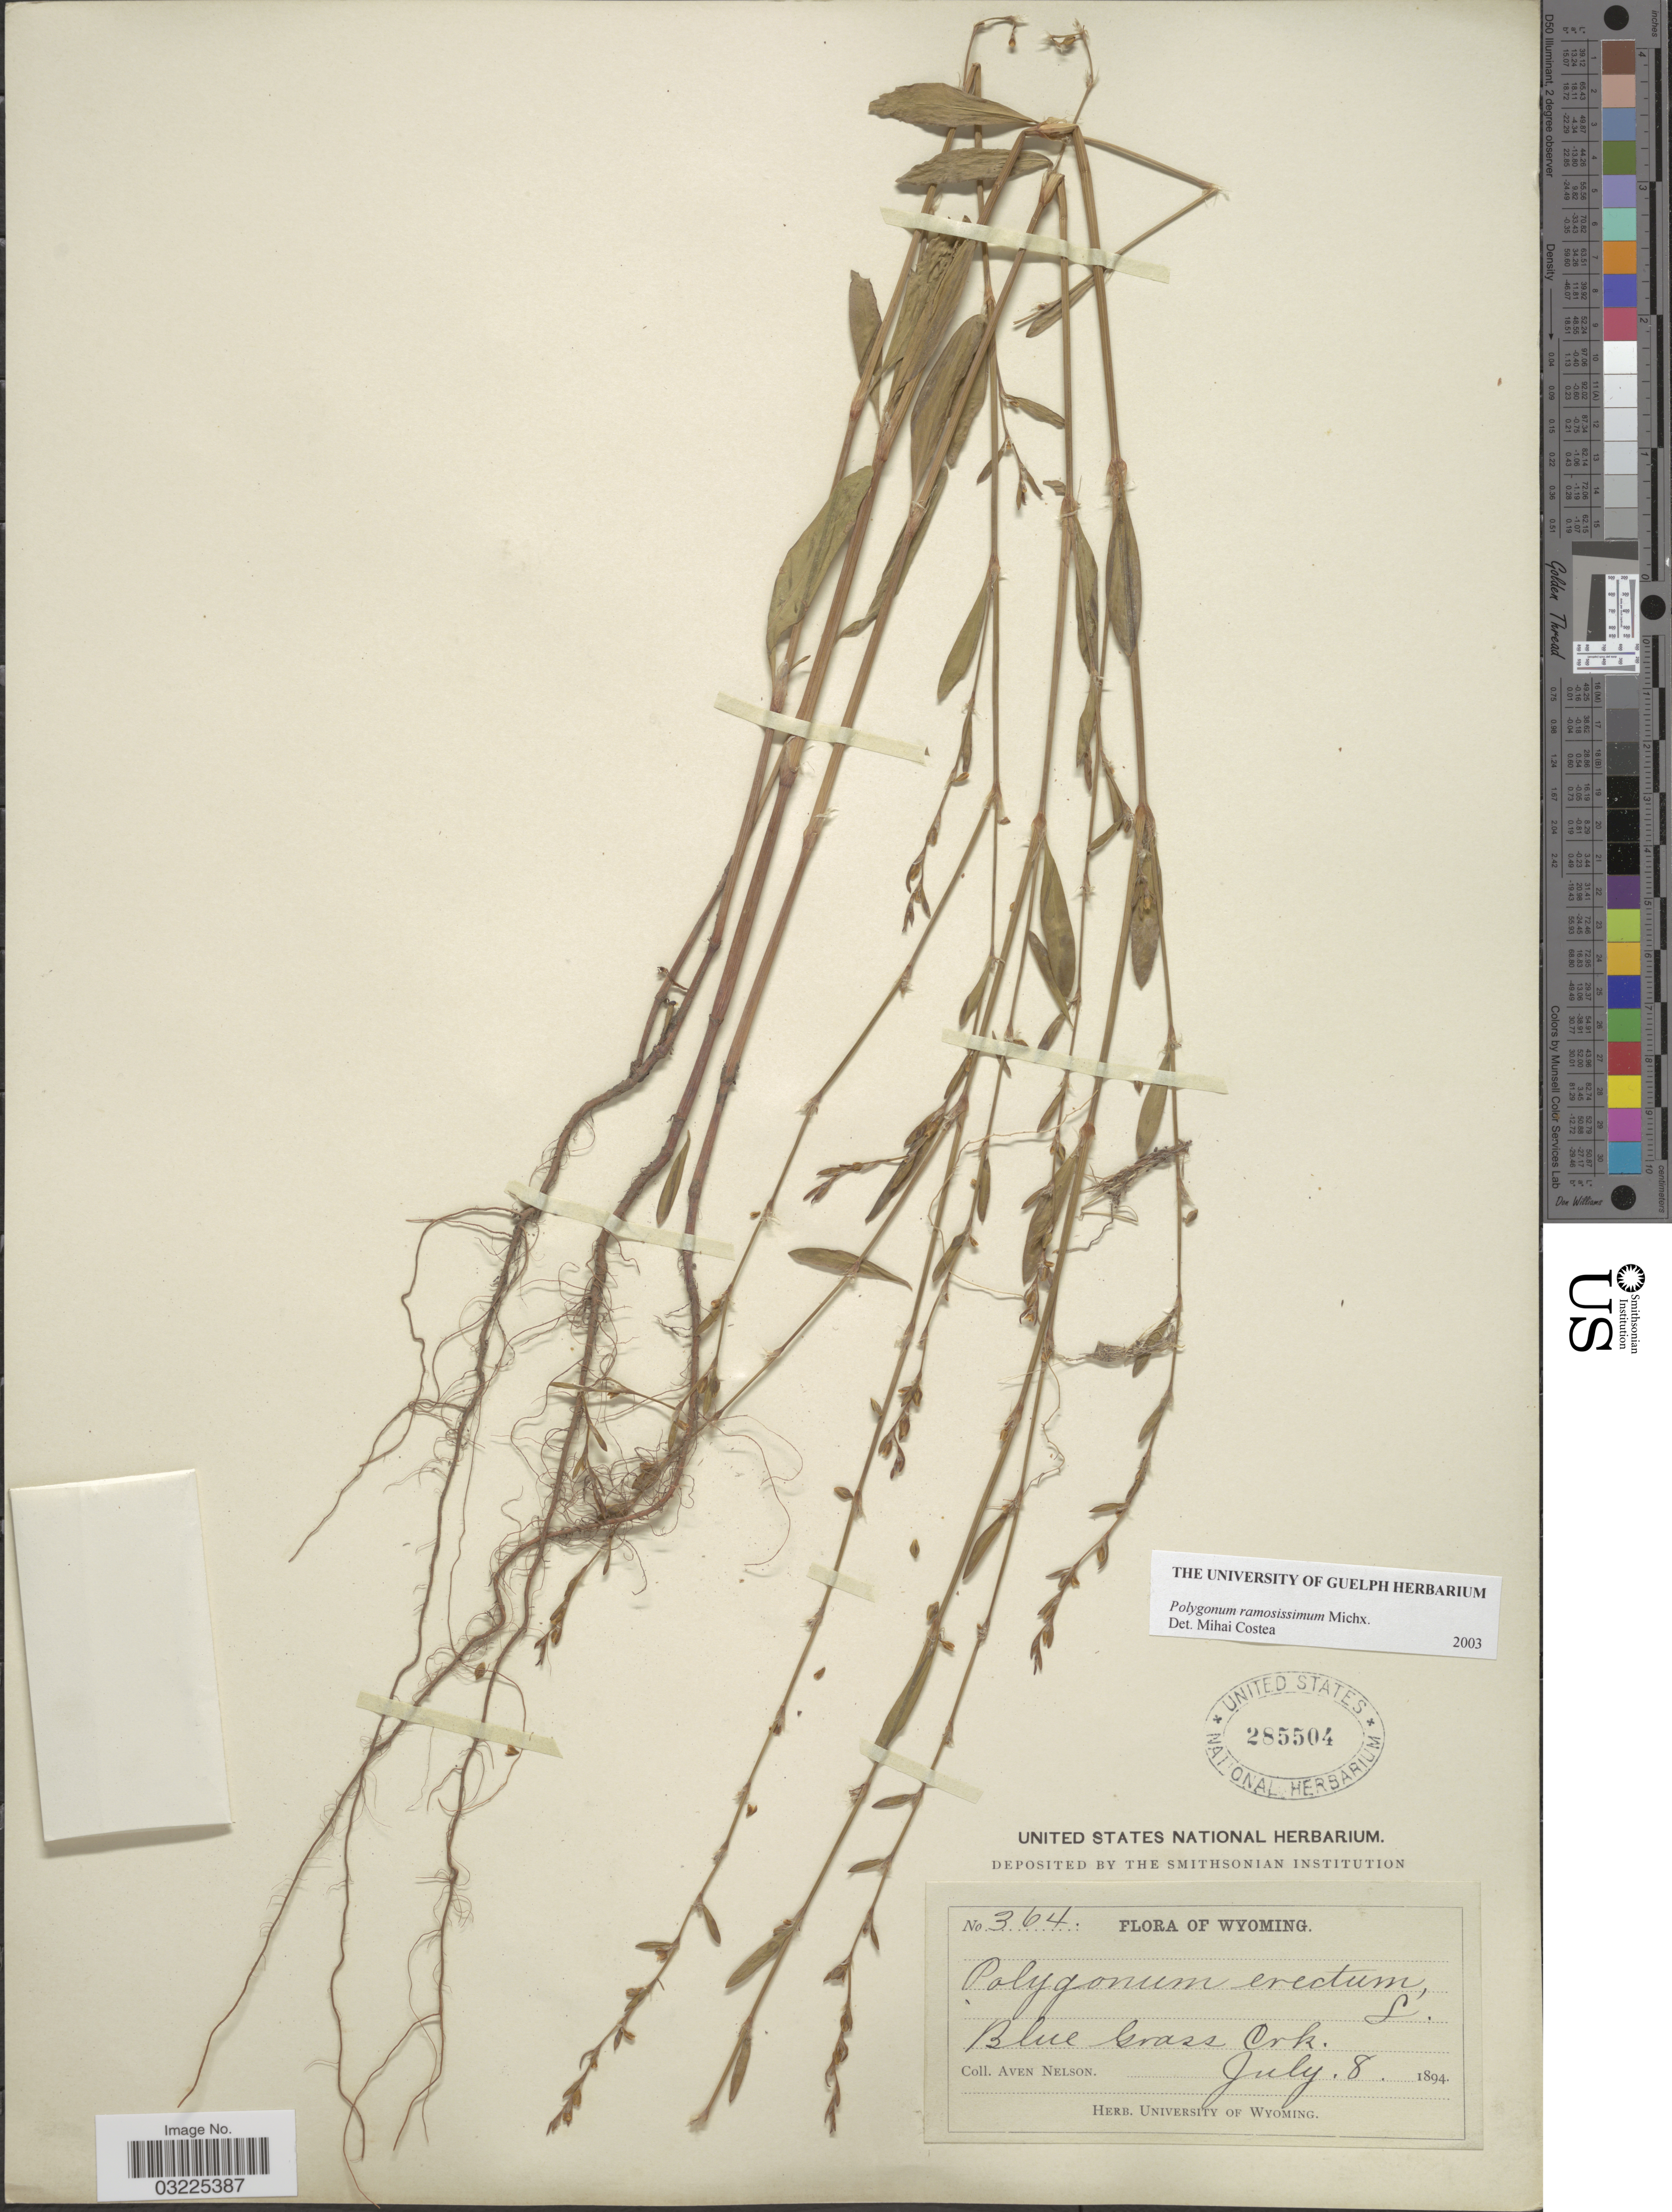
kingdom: Plantae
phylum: Tracheophyta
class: Magnoliopsida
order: Caryophyllales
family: Polygonaceae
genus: Polygonum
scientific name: Polygonum ramosissimum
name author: Michx.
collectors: A. Nelson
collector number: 364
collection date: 1894-07-08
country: United States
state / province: Wyoming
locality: Blue Grass Crk.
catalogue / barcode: US 285504